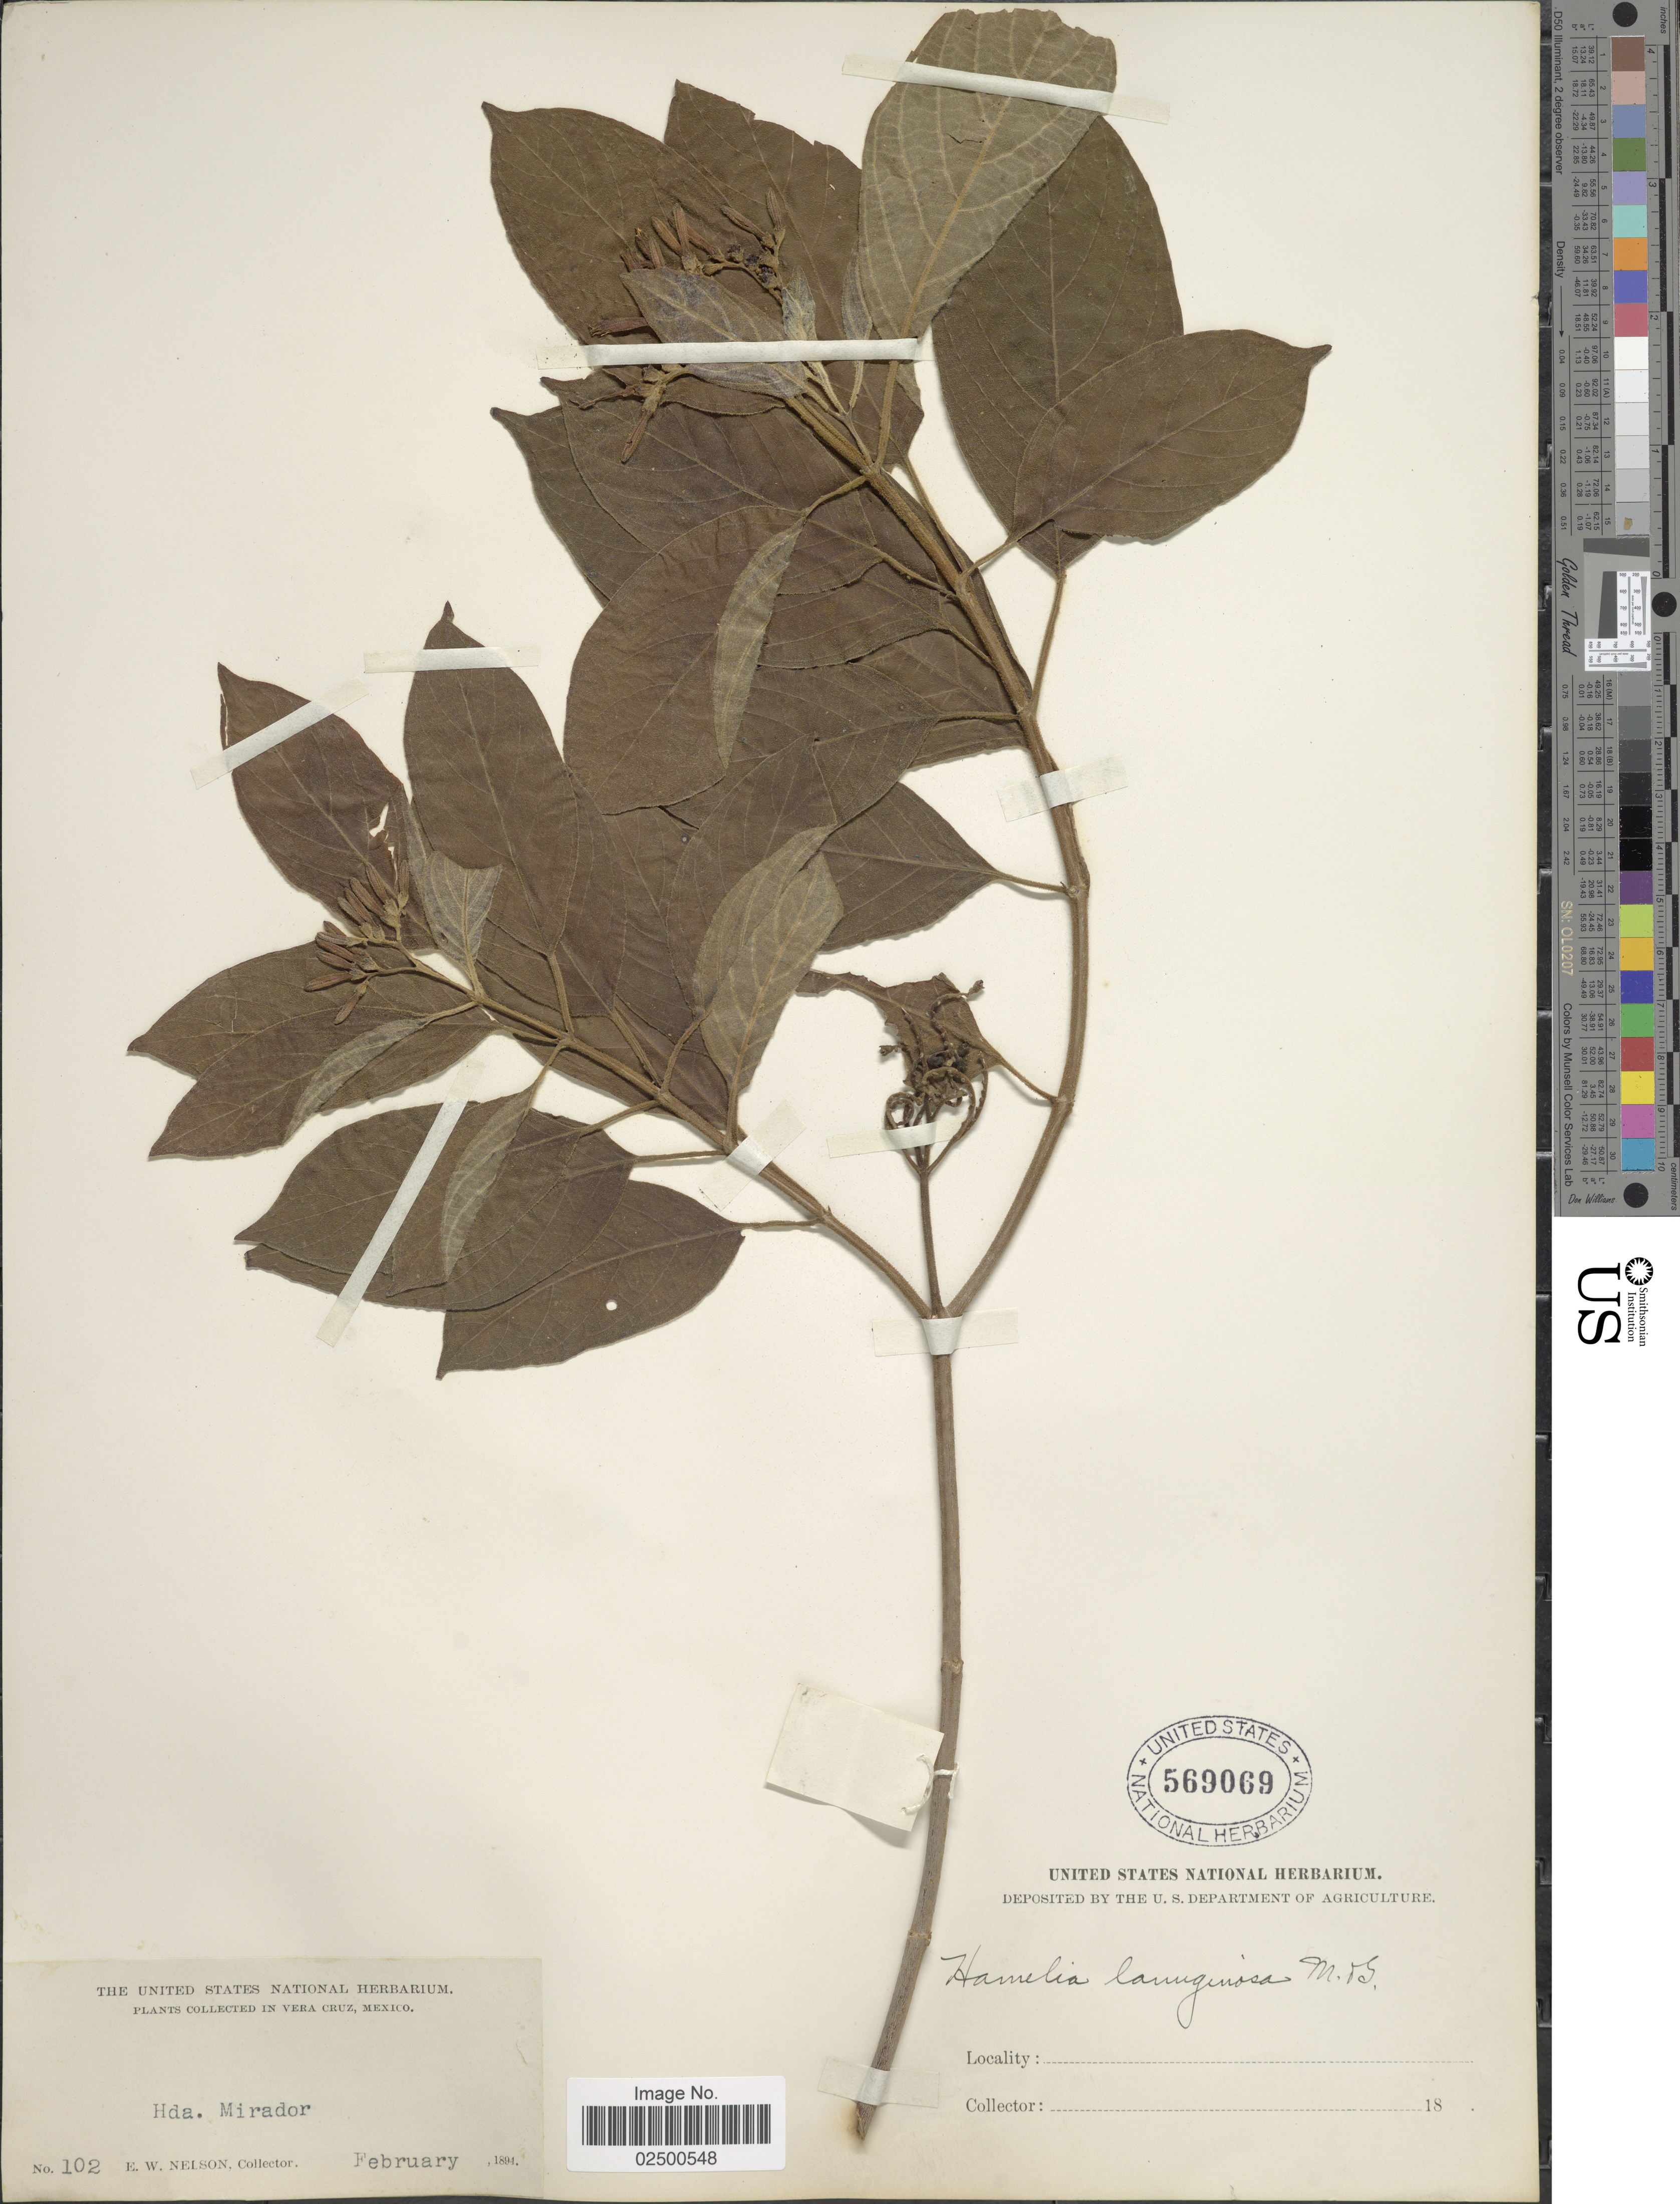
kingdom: Plantae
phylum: Tracheophyta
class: Magnoliopsida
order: Gentianales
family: Rubiaceae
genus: Hamelia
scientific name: Hamelia erecta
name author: Jacq.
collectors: E. W. Nelson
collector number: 102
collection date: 1894-02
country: Mexico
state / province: Veracruz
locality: In Vera Cruz, Mexico, Hda. Mirador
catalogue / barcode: US 569069